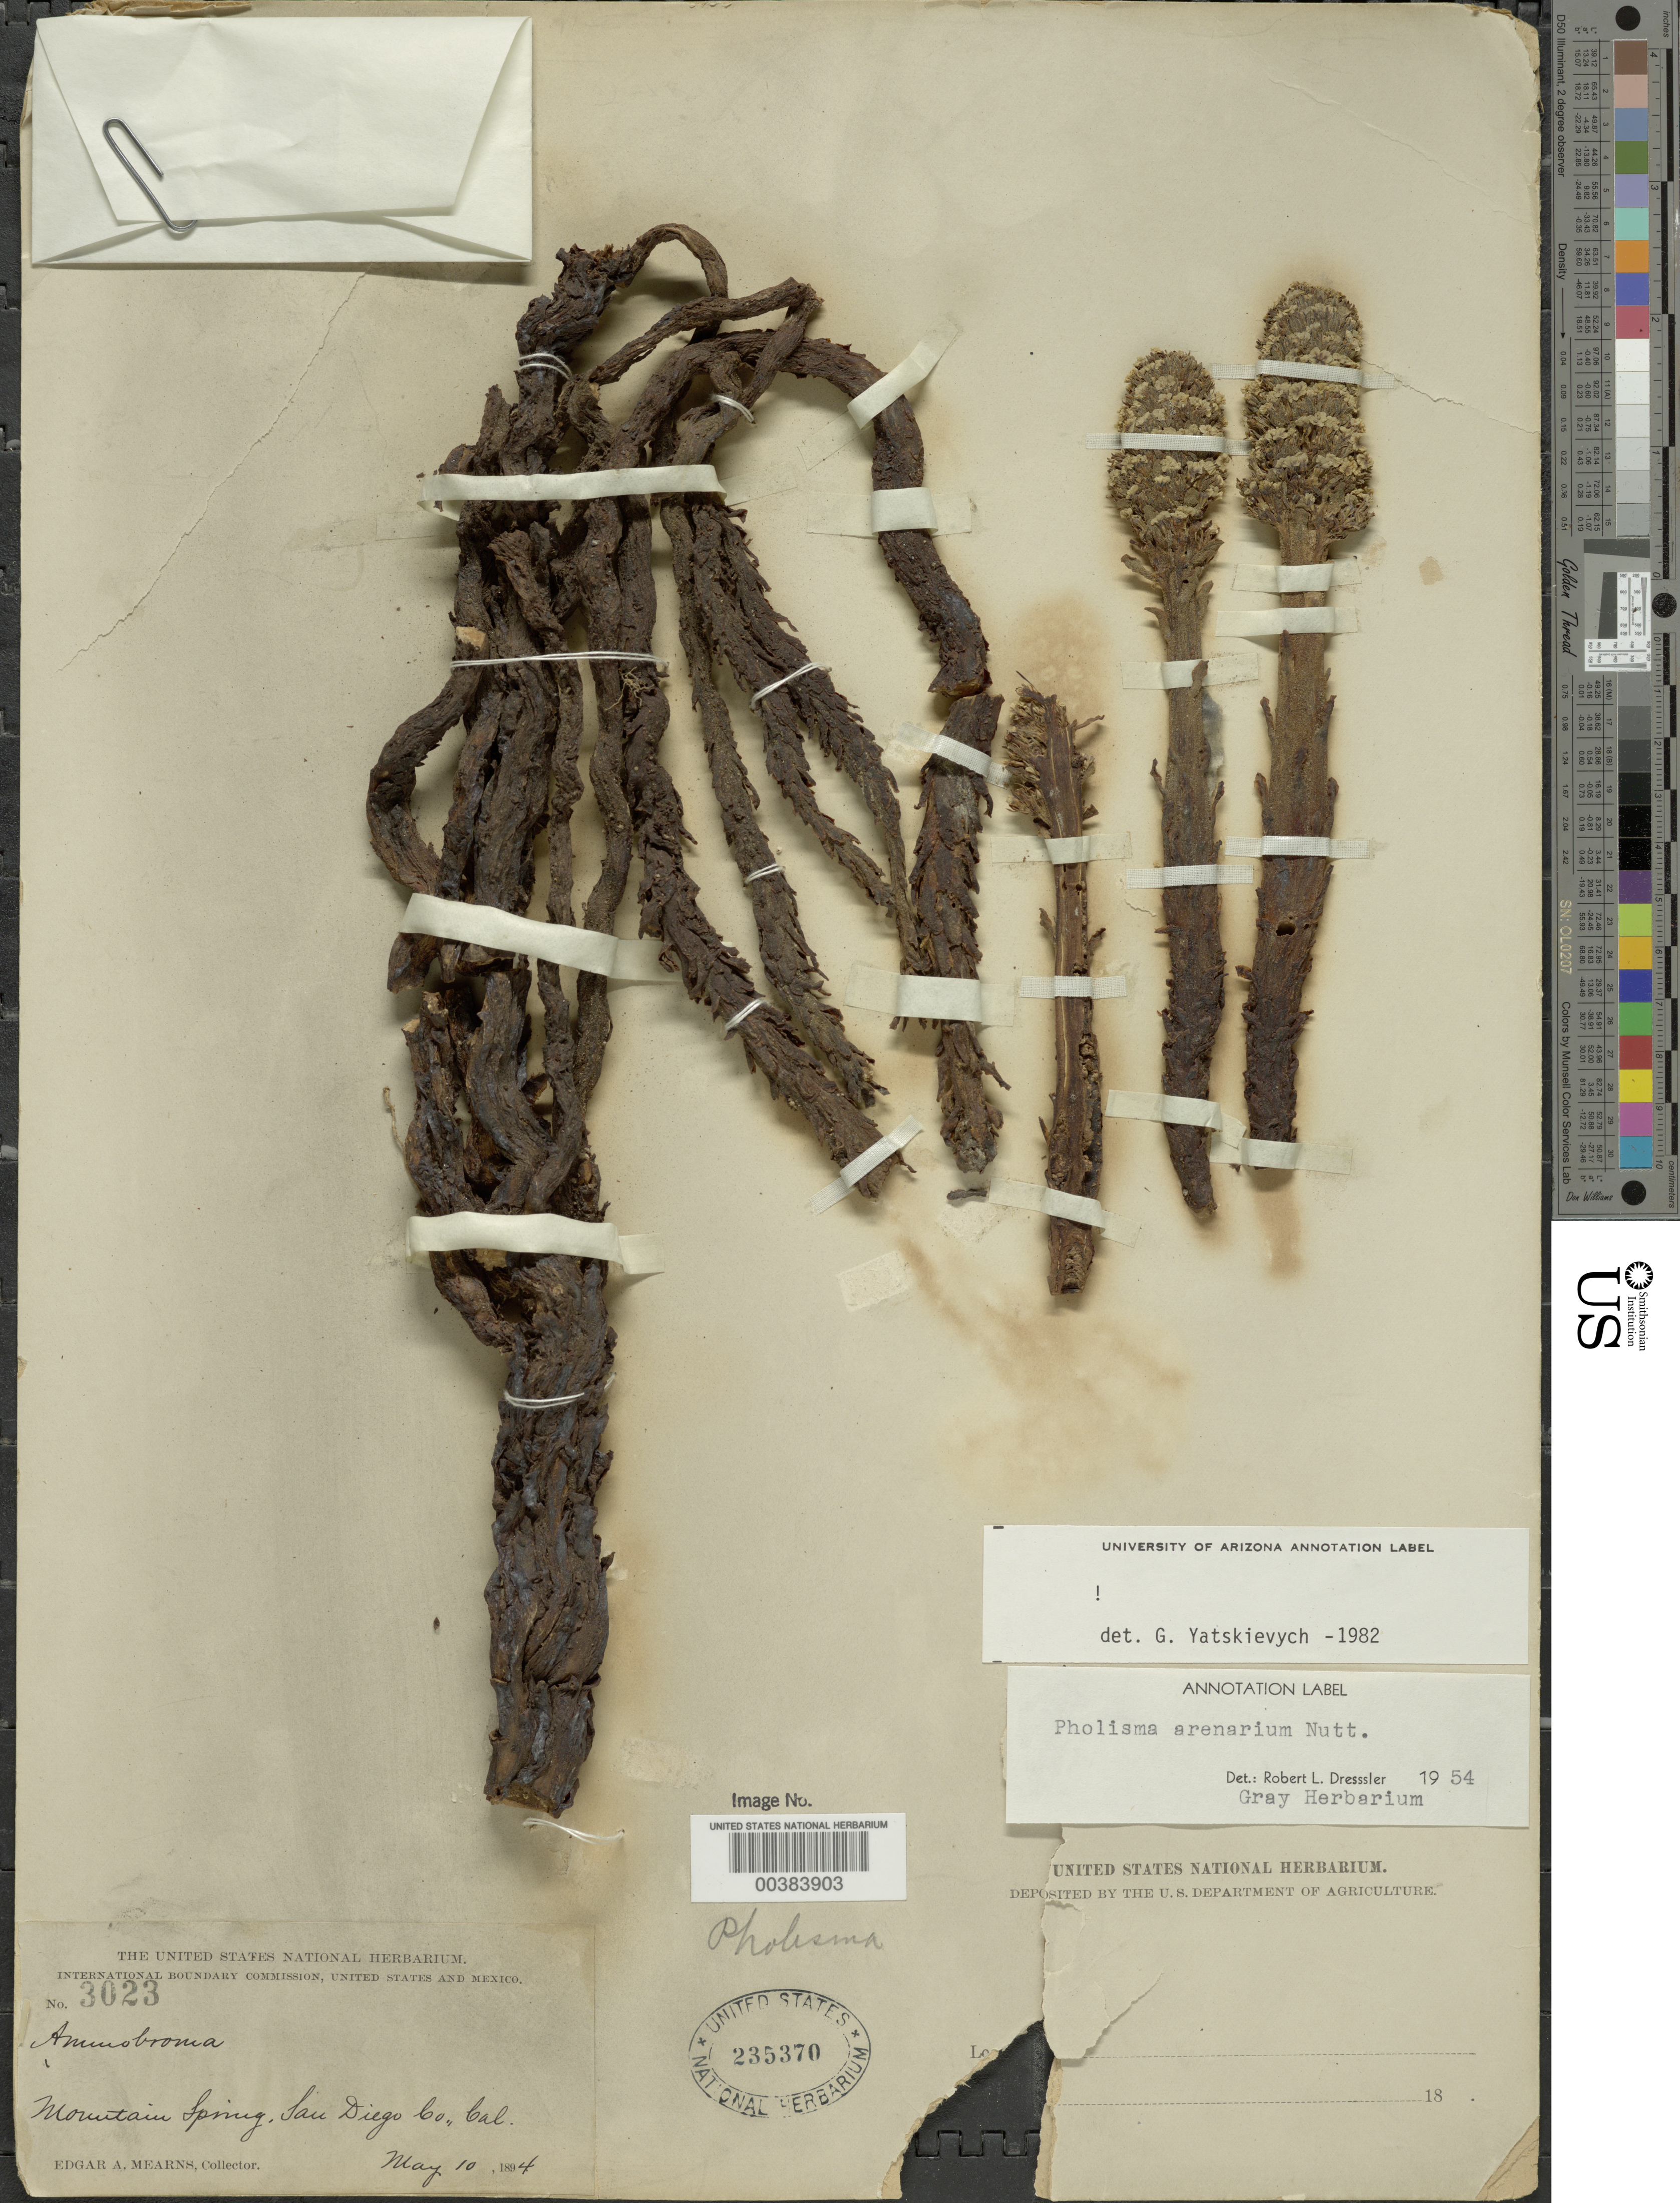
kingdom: Plantae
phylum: Tracheophyta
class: Magnoliopsida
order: Boraginales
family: Lennoaceae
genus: Pholisma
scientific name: Pholisma arenarium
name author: Nutt. ex Hook.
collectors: E. A. Mearns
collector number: Inter. Bound. Commis. 3023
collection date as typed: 10 May 1894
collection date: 1894-05-10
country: United States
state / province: California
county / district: San Diego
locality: Mountain spring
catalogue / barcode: US 235370